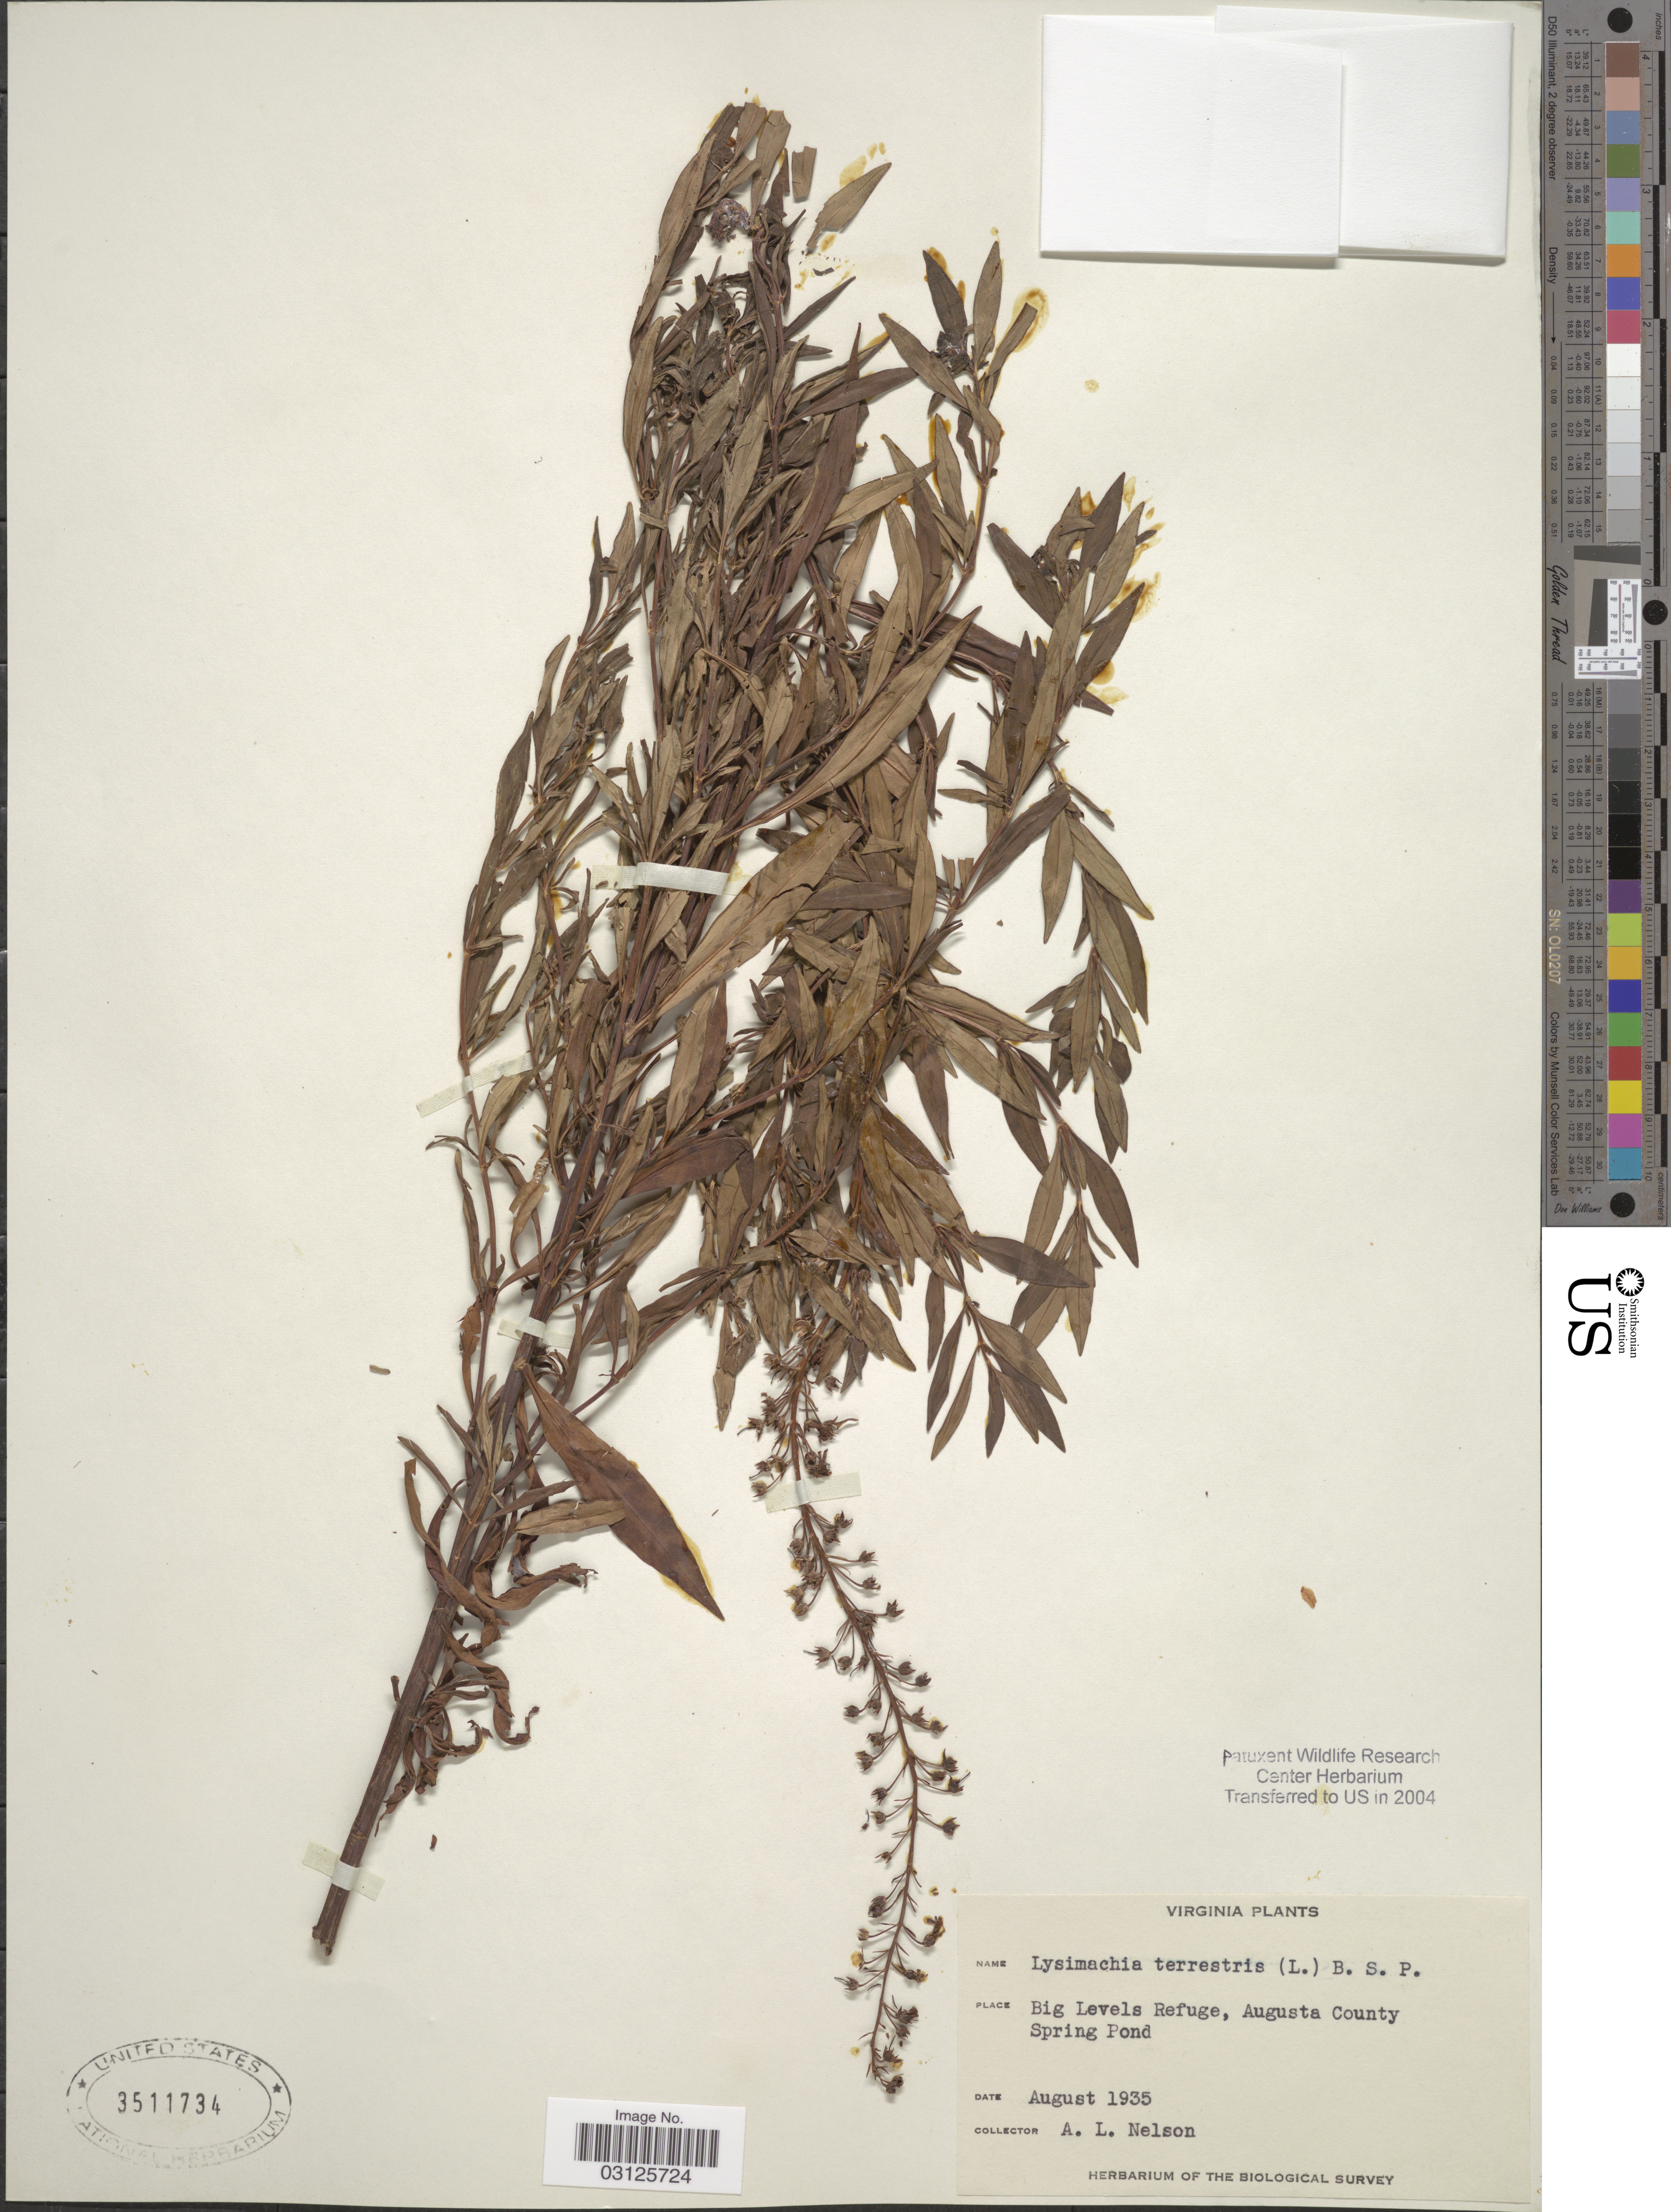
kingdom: Plantae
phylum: Tracheophyta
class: Magnoliopsida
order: Ericales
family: Primulaceae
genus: Lysimachia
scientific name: Lysimachia terrestris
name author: (L.) Britton, Stearns & Poggenb.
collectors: A. L. Nelson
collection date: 1935-08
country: United States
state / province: Virginia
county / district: Augusta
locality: Big Levels Refuge, Augusta County, Spring Pond.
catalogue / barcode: US 3511734